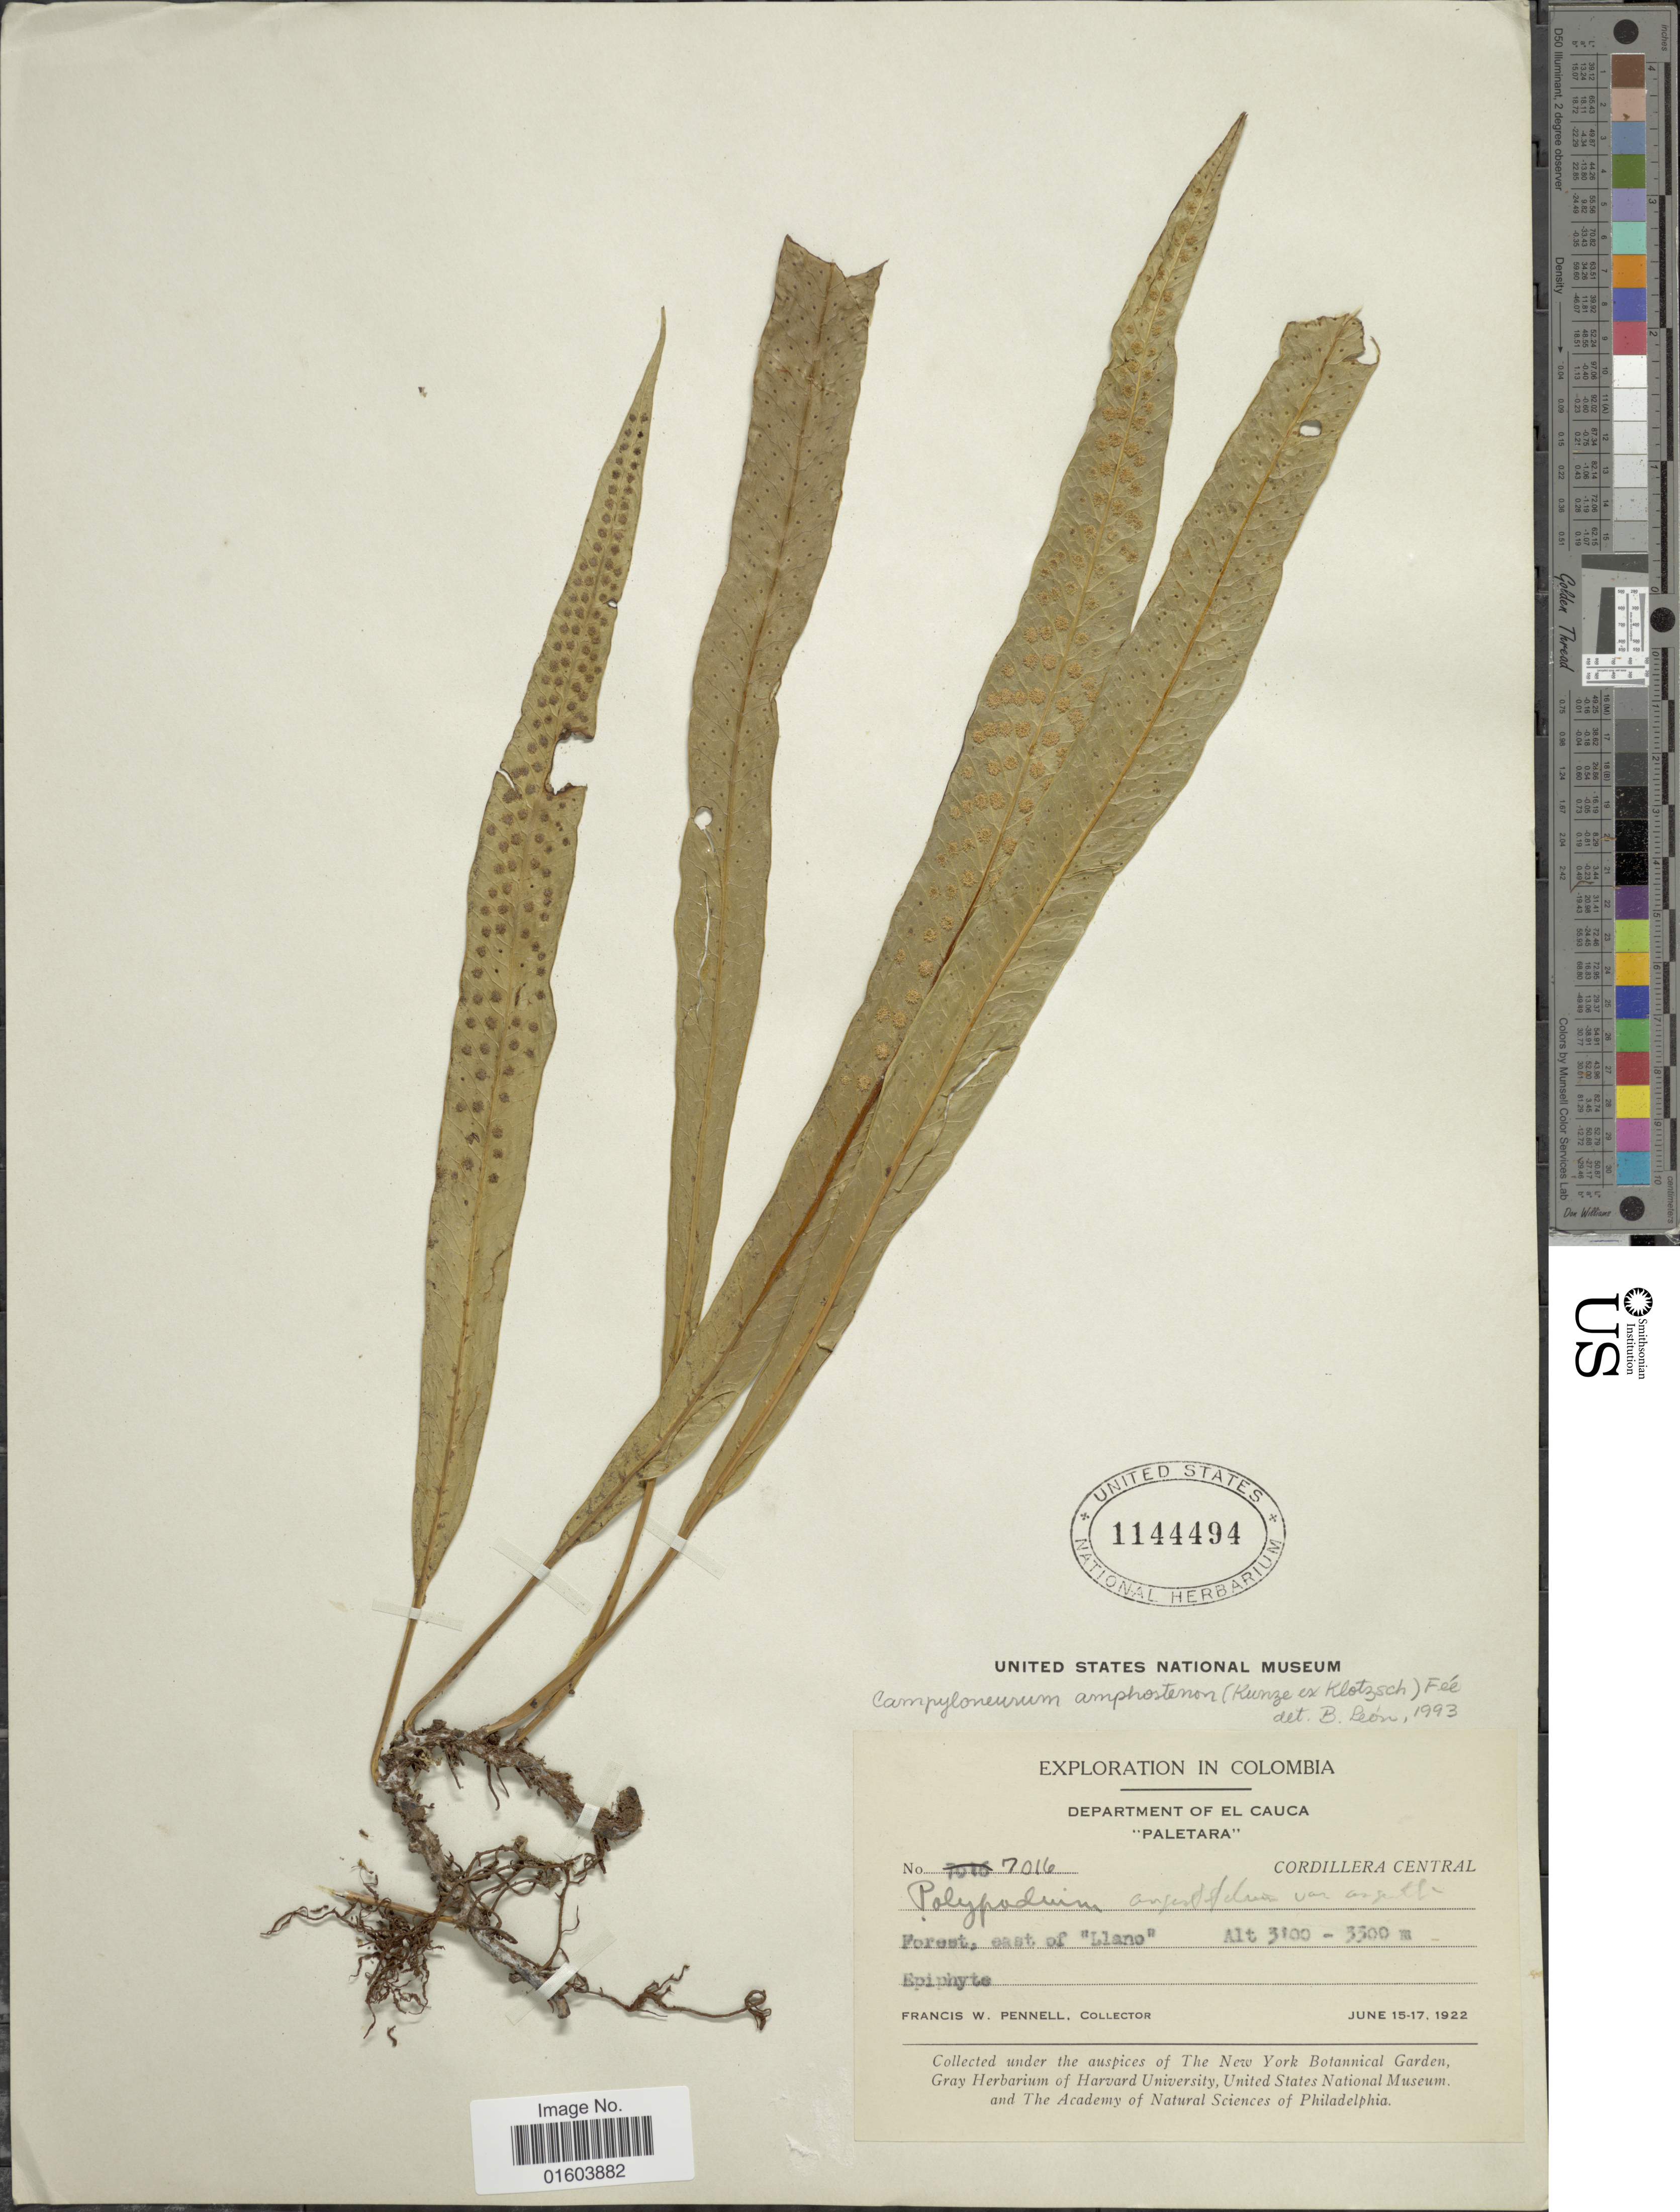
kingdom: Plantae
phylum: Tracheophyta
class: Polypodiopsida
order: Polypodiales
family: Polypodiaceae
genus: Campyloneurum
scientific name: Campyloneurum amphostenon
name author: (Kunze ex Klotzsch) Fée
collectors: F. W. Pennell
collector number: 7016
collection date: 1922-06-15/1922-06-17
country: Colombia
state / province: Cauca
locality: Department of El Cauca, "Paletara". Cordillera Central.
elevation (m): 3100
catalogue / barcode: US 1144494